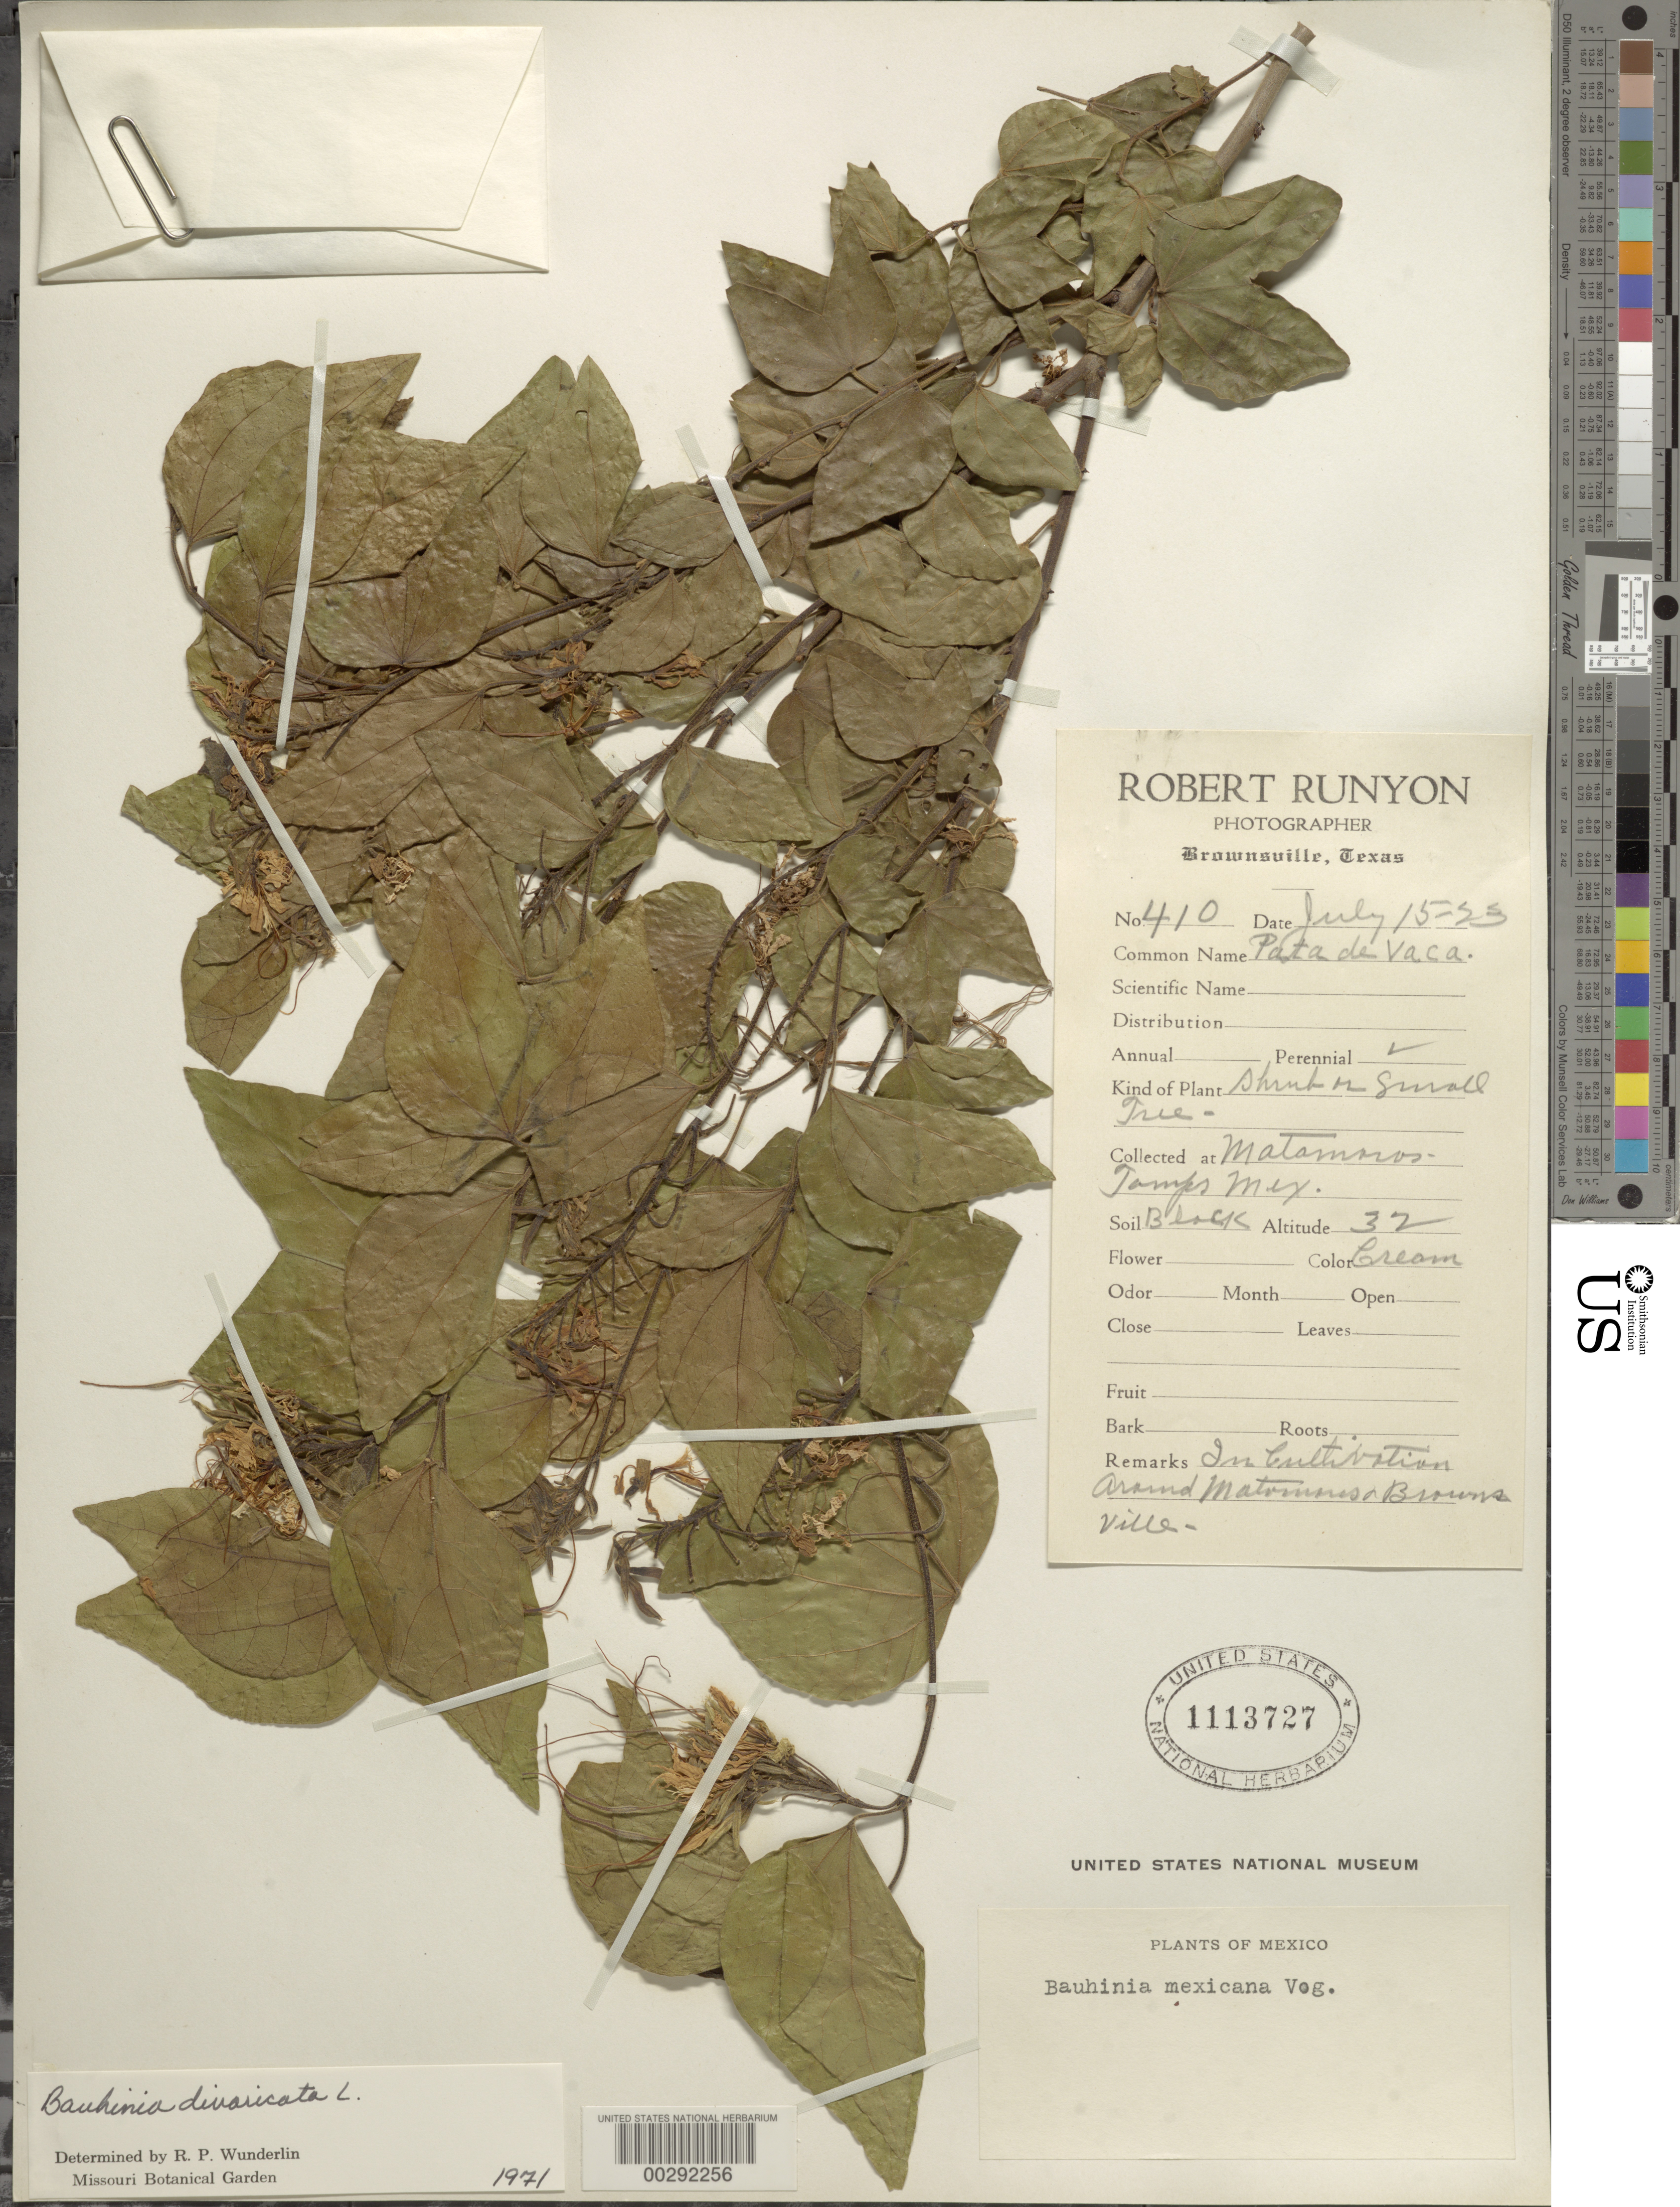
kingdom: Plantae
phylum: Tracheophyta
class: Magnoliopsida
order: Fabales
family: Fabaceae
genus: Bauhinia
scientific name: Bauhinia divaricata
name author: L.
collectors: R. Runyon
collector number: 410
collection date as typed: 15 Jul 1923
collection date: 1923-07-15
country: Mexico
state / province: Tamaulipas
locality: Matamaros - tamps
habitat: Black soil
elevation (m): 32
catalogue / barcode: US 1113727